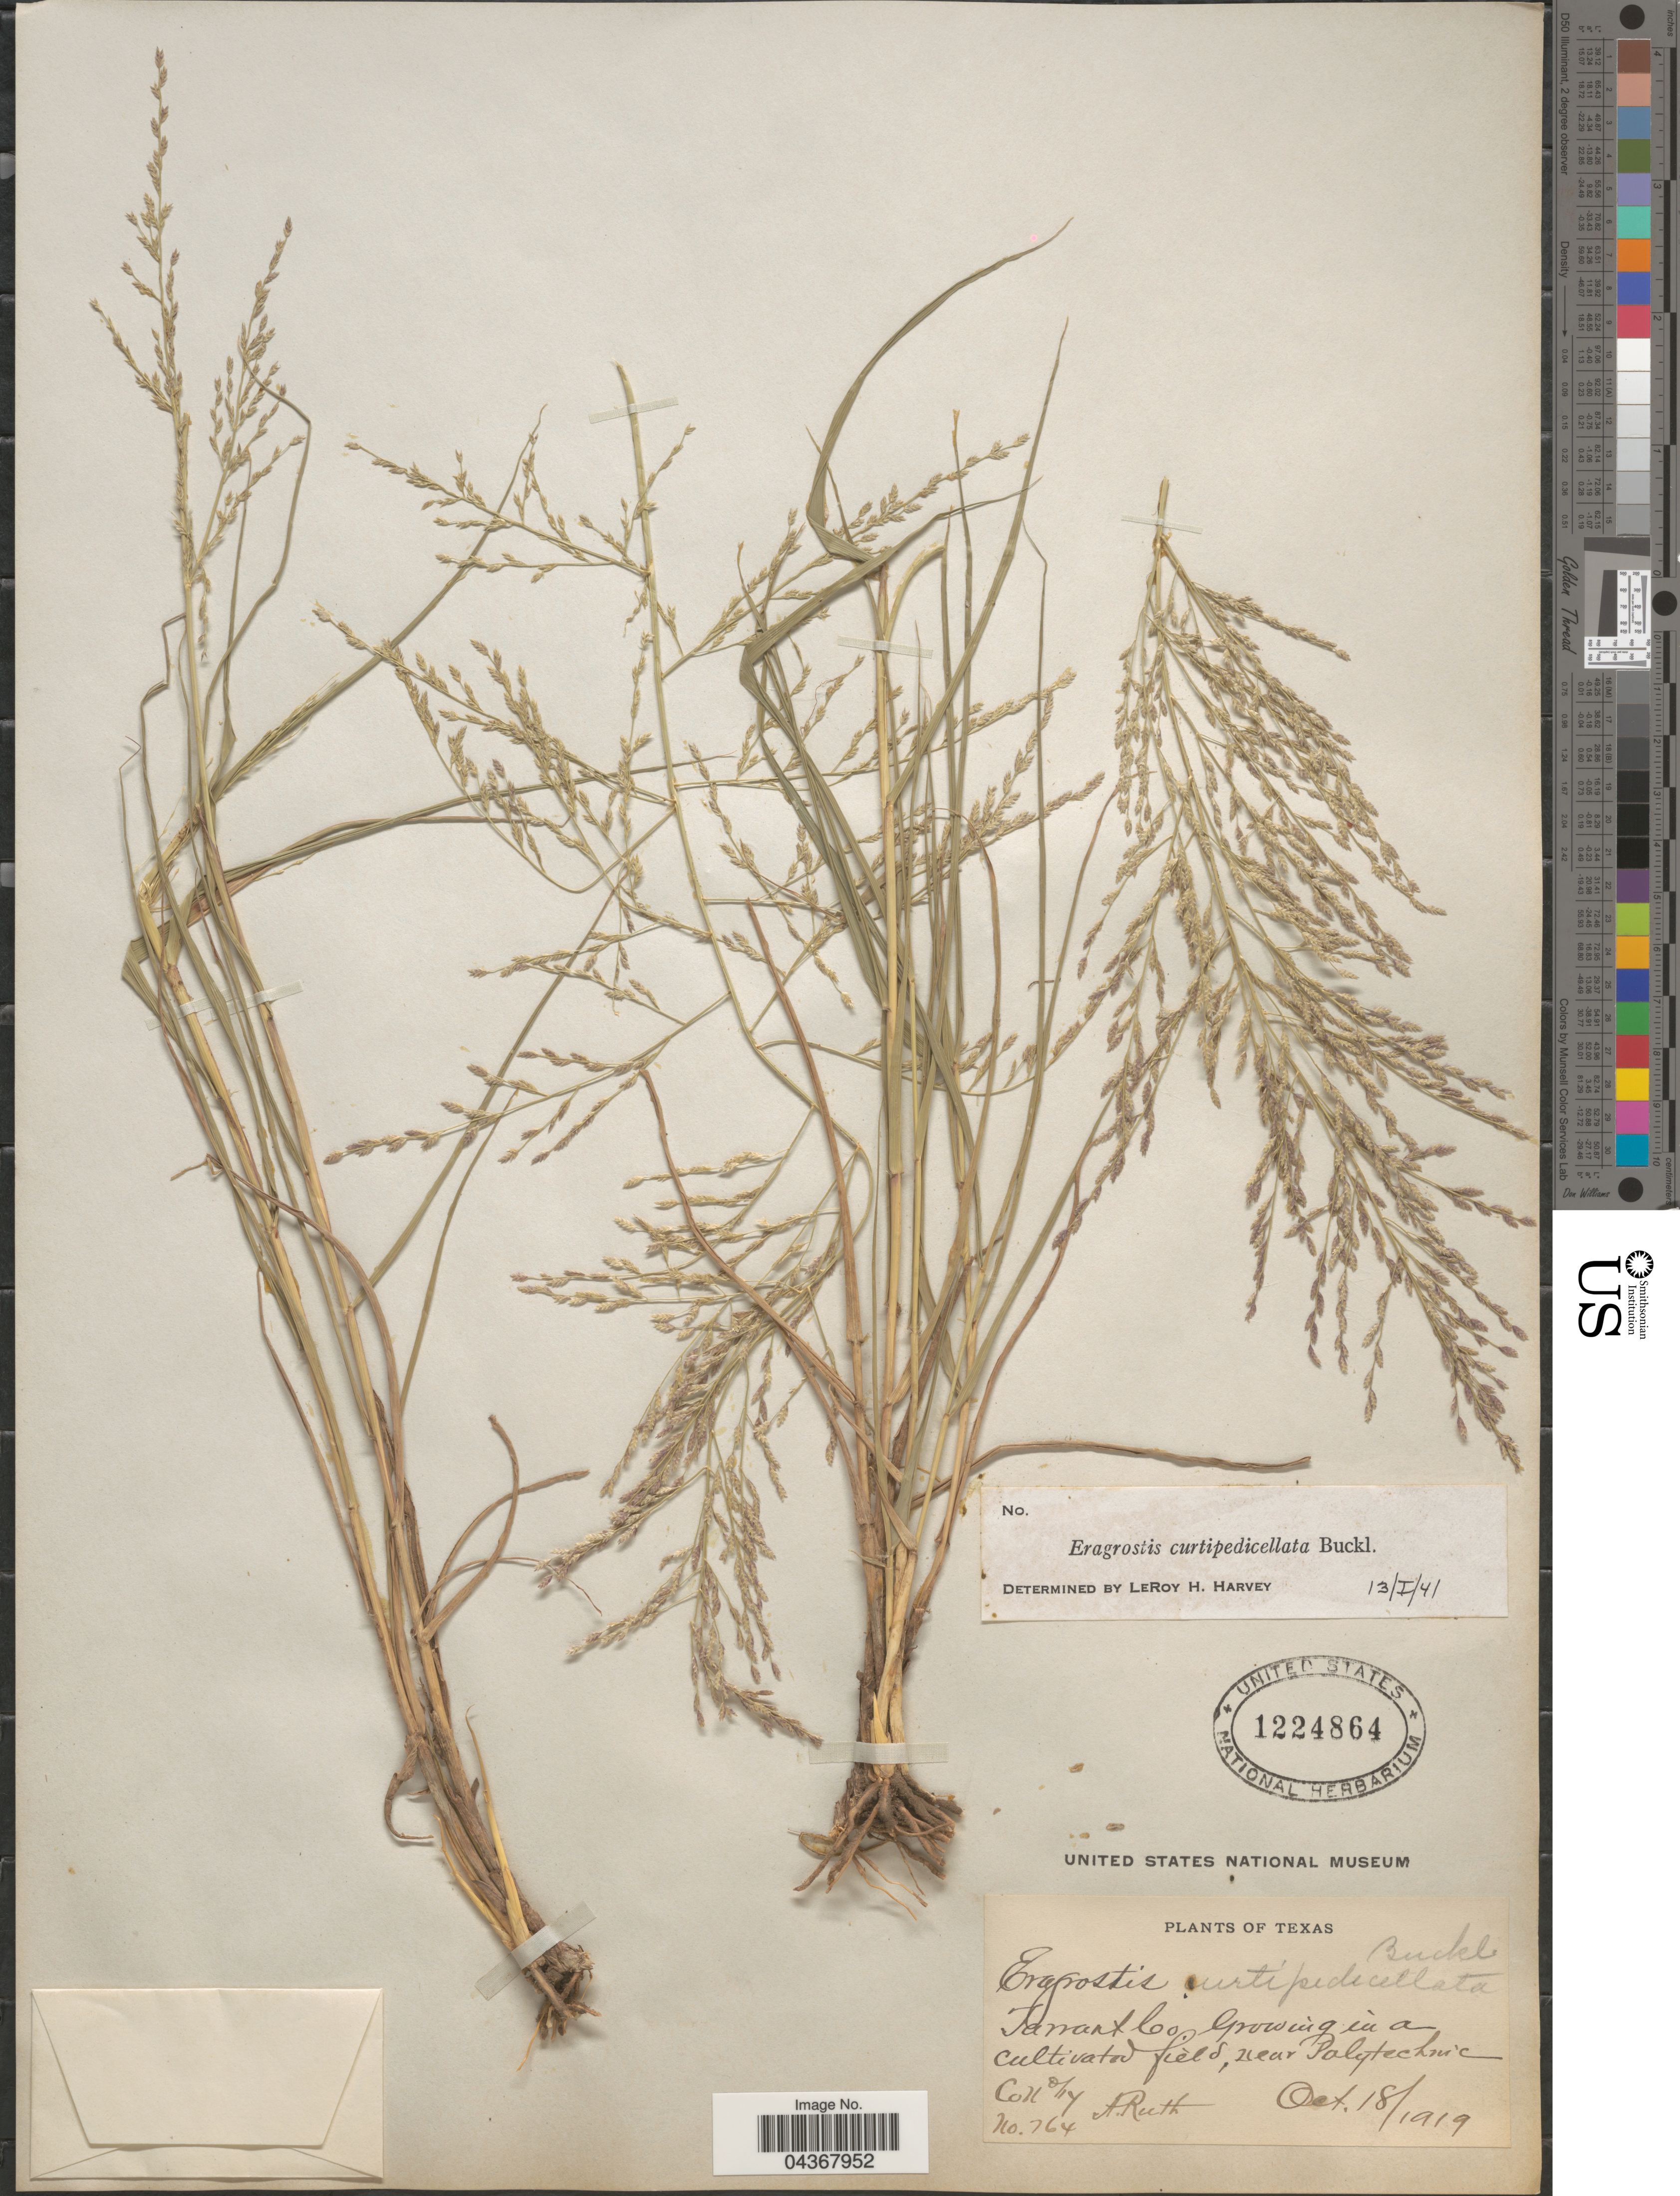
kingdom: Plantae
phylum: Tracheophyta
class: Liliopsida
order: Poales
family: Poaceae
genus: Eragrostis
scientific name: Eragrostis curtipedicellata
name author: Buckley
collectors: A. Ruth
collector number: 764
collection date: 1919-10-18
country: United States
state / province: Texas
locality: Tarrant Co. Growing in a cultivated field, near Polytechnic.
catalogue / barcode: US 1224864